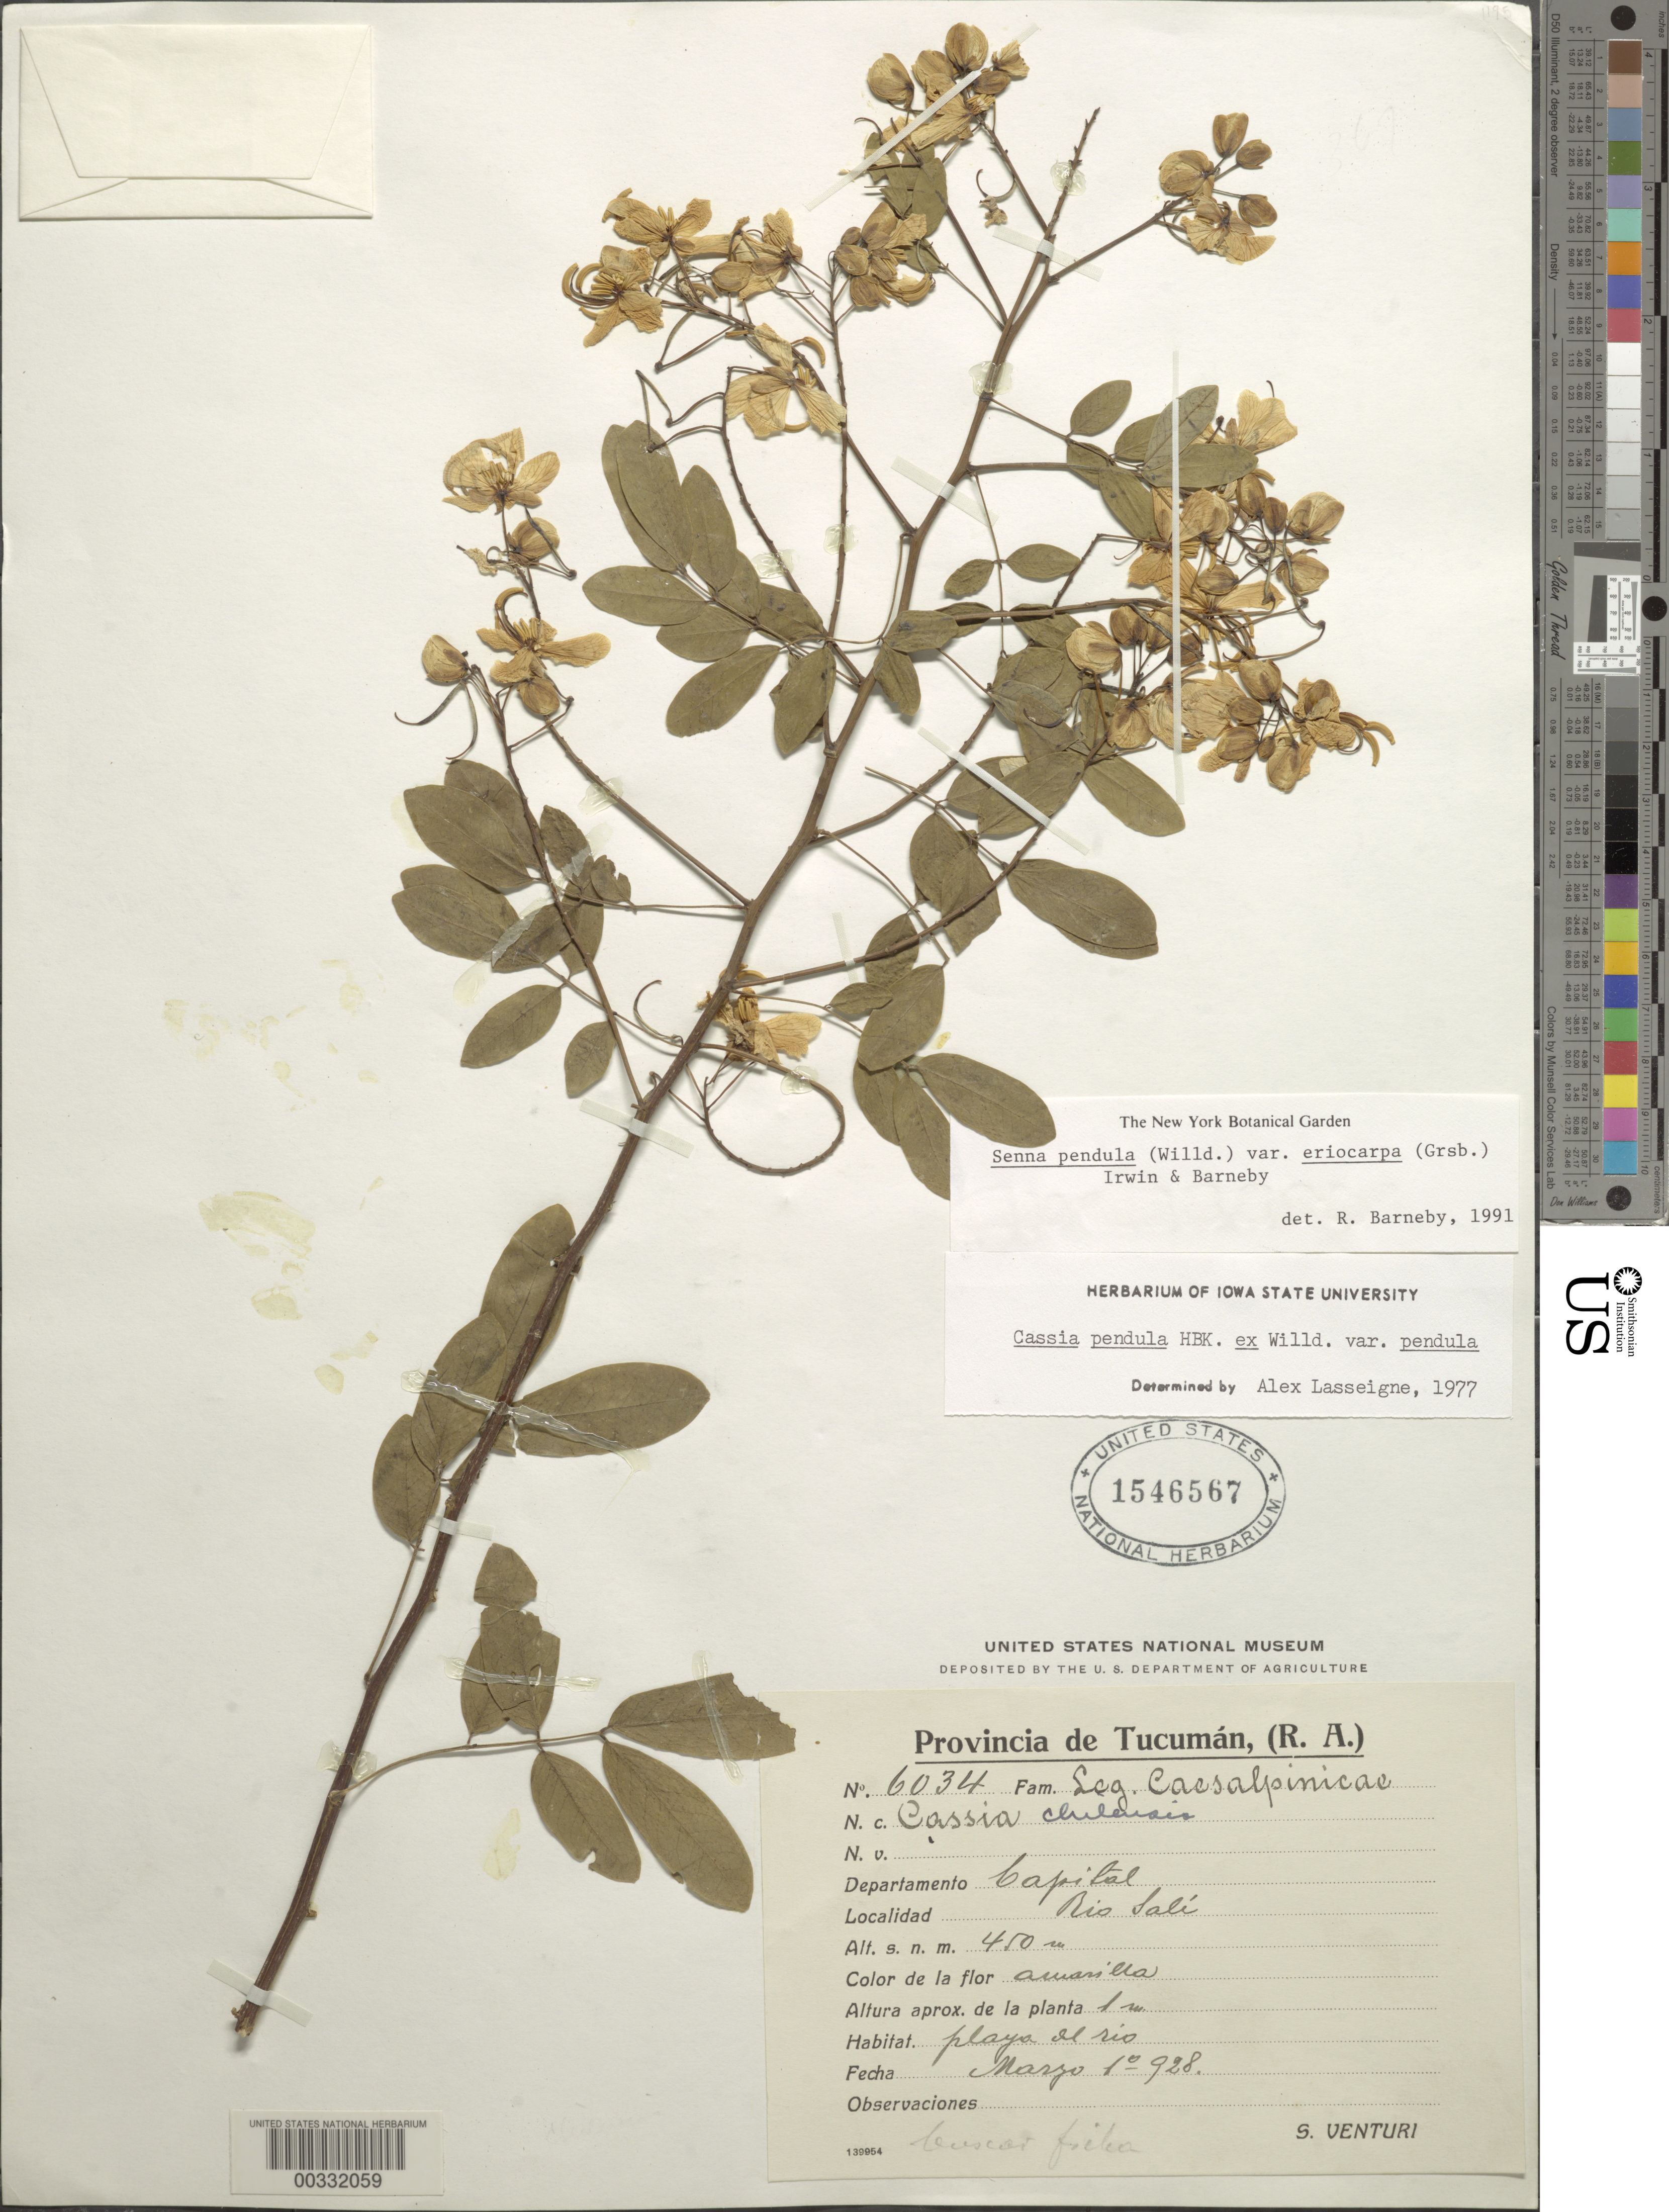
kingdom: Plantae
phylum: Tracheophyta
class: Magnoliopsida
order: Fabales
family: Fabaceae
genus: Senna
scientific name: Senna pendula var. eriocarpa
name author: (Griseb.) H.S. Irwin & Barneby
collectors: S. Venturi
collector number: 6034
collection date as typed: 01 Mar 1928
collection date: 1928-03-01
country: Argentina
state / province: Tucumán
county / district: Capital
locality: Rio Sali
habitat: Playa del rio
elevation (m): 450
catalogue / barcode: US 1546567